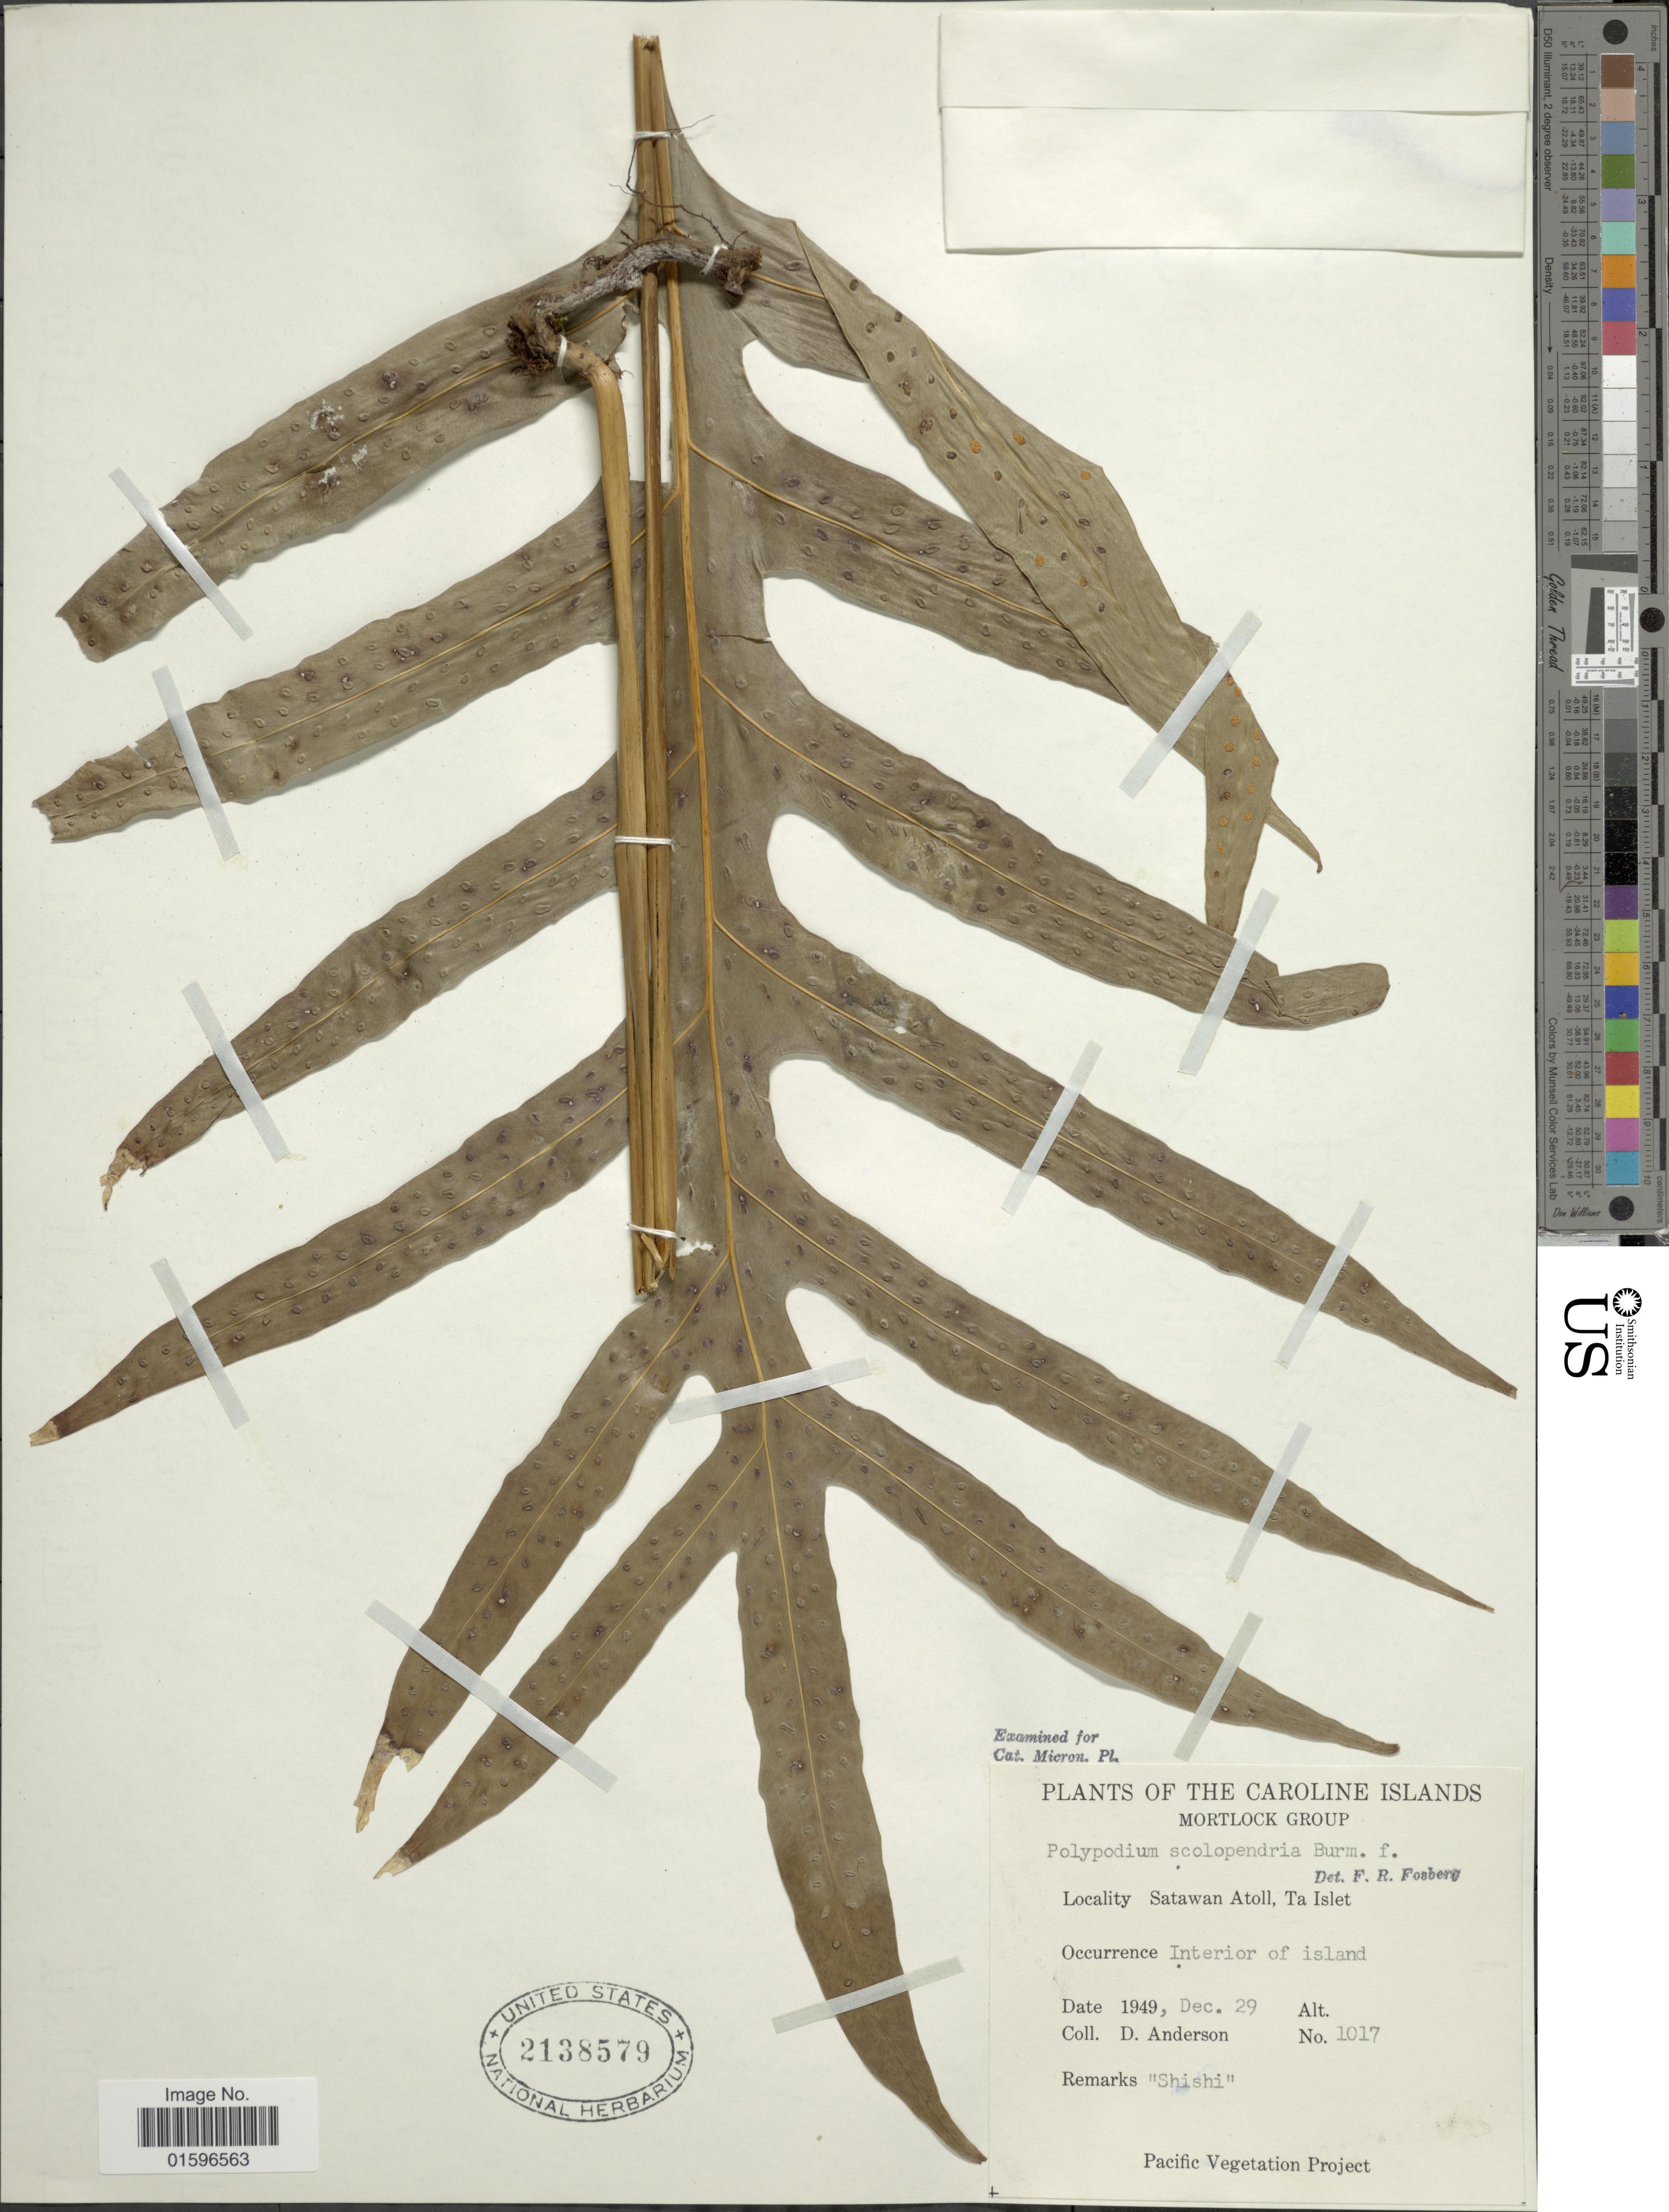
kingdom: Plantae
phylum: Tracheophyta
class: Polypodiopsida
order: Polypodiales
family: Polypodiaceae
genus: Polypodium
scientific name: Polypodium scolopendria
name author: Burm. f.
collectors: D. Anderson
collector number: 1017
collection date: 1949-12-29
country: Micronesia, Federated States of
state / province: Truk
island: Satawan Atoll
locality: Mortlock Group, Satawan Atoll, Ta Islet, interior of island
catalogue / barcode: US 2138579